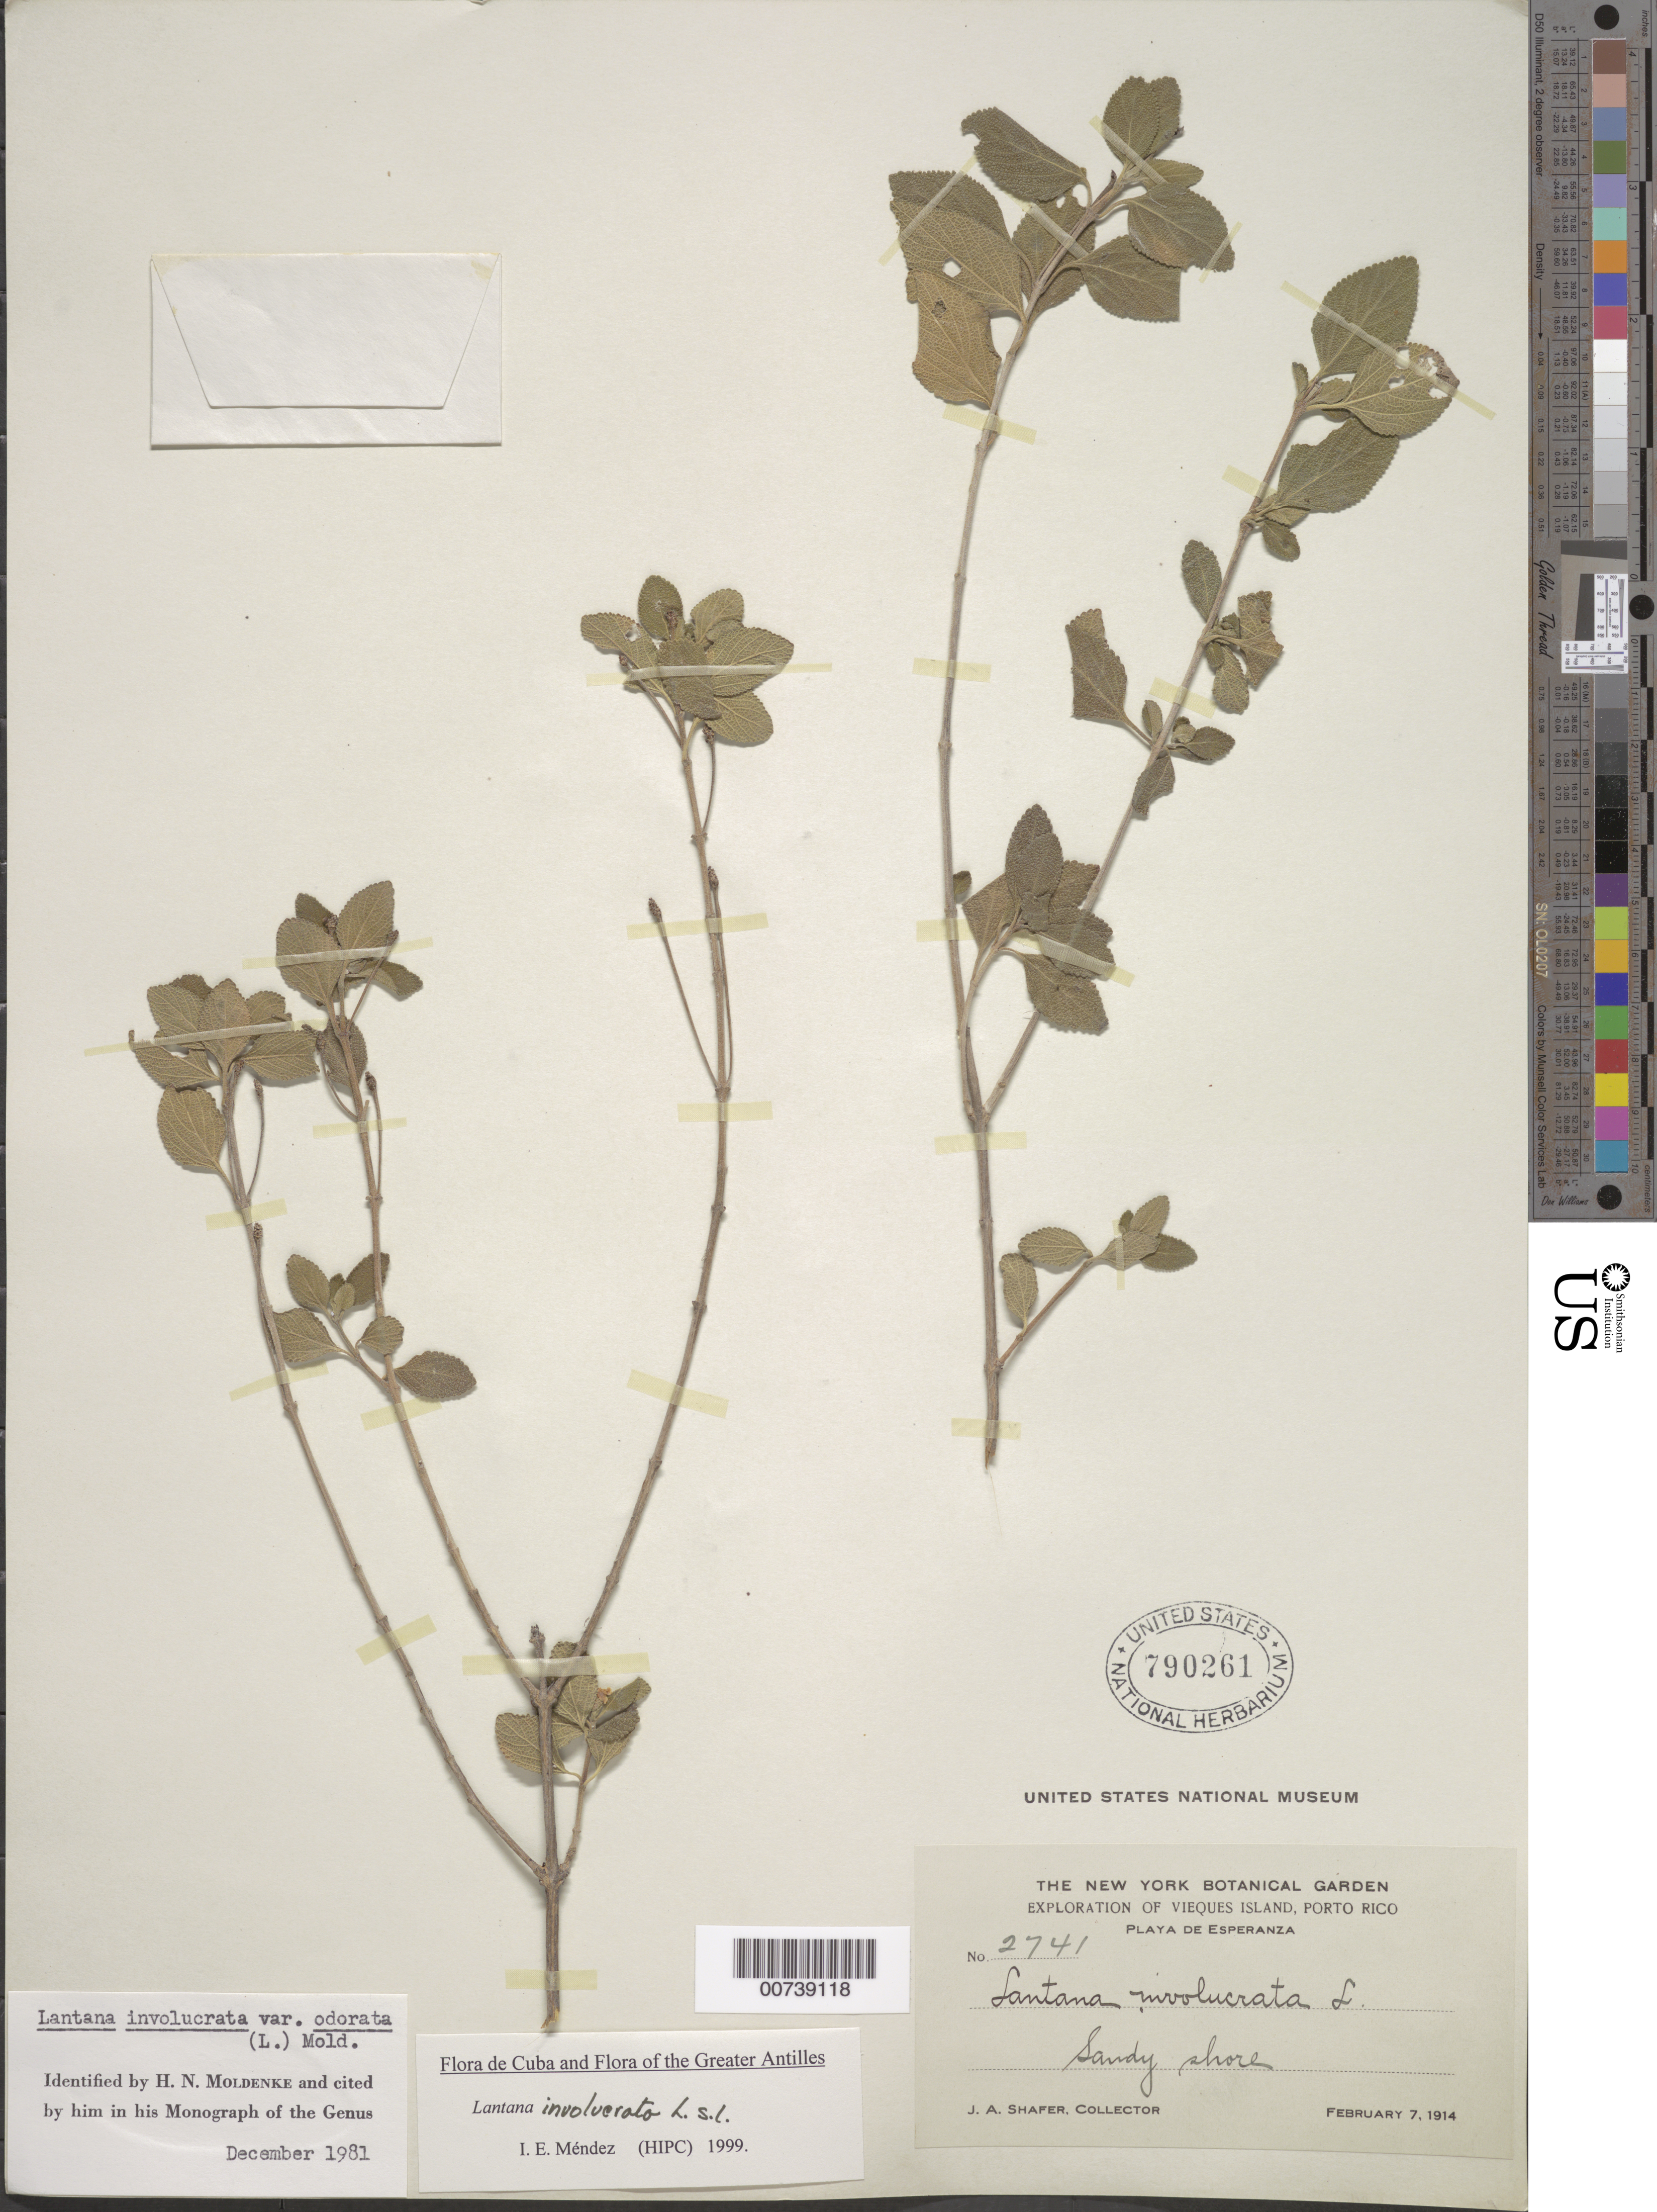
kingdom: Plantae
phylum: Tracheophyta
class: Magnoliopsida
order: Lamiales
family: Verbenaceae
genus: Lantana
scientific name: Lantana involucrata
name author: L.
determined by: Méndez, Isidro E., (HIPC)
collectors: J. A. Shafer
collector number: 2741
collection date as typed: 07 Feb 1914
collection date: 1914-02-07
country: Puerto Rico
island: Vieques I.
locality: Playa de Esperanza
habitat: Sandy shore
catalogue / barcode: US 790261